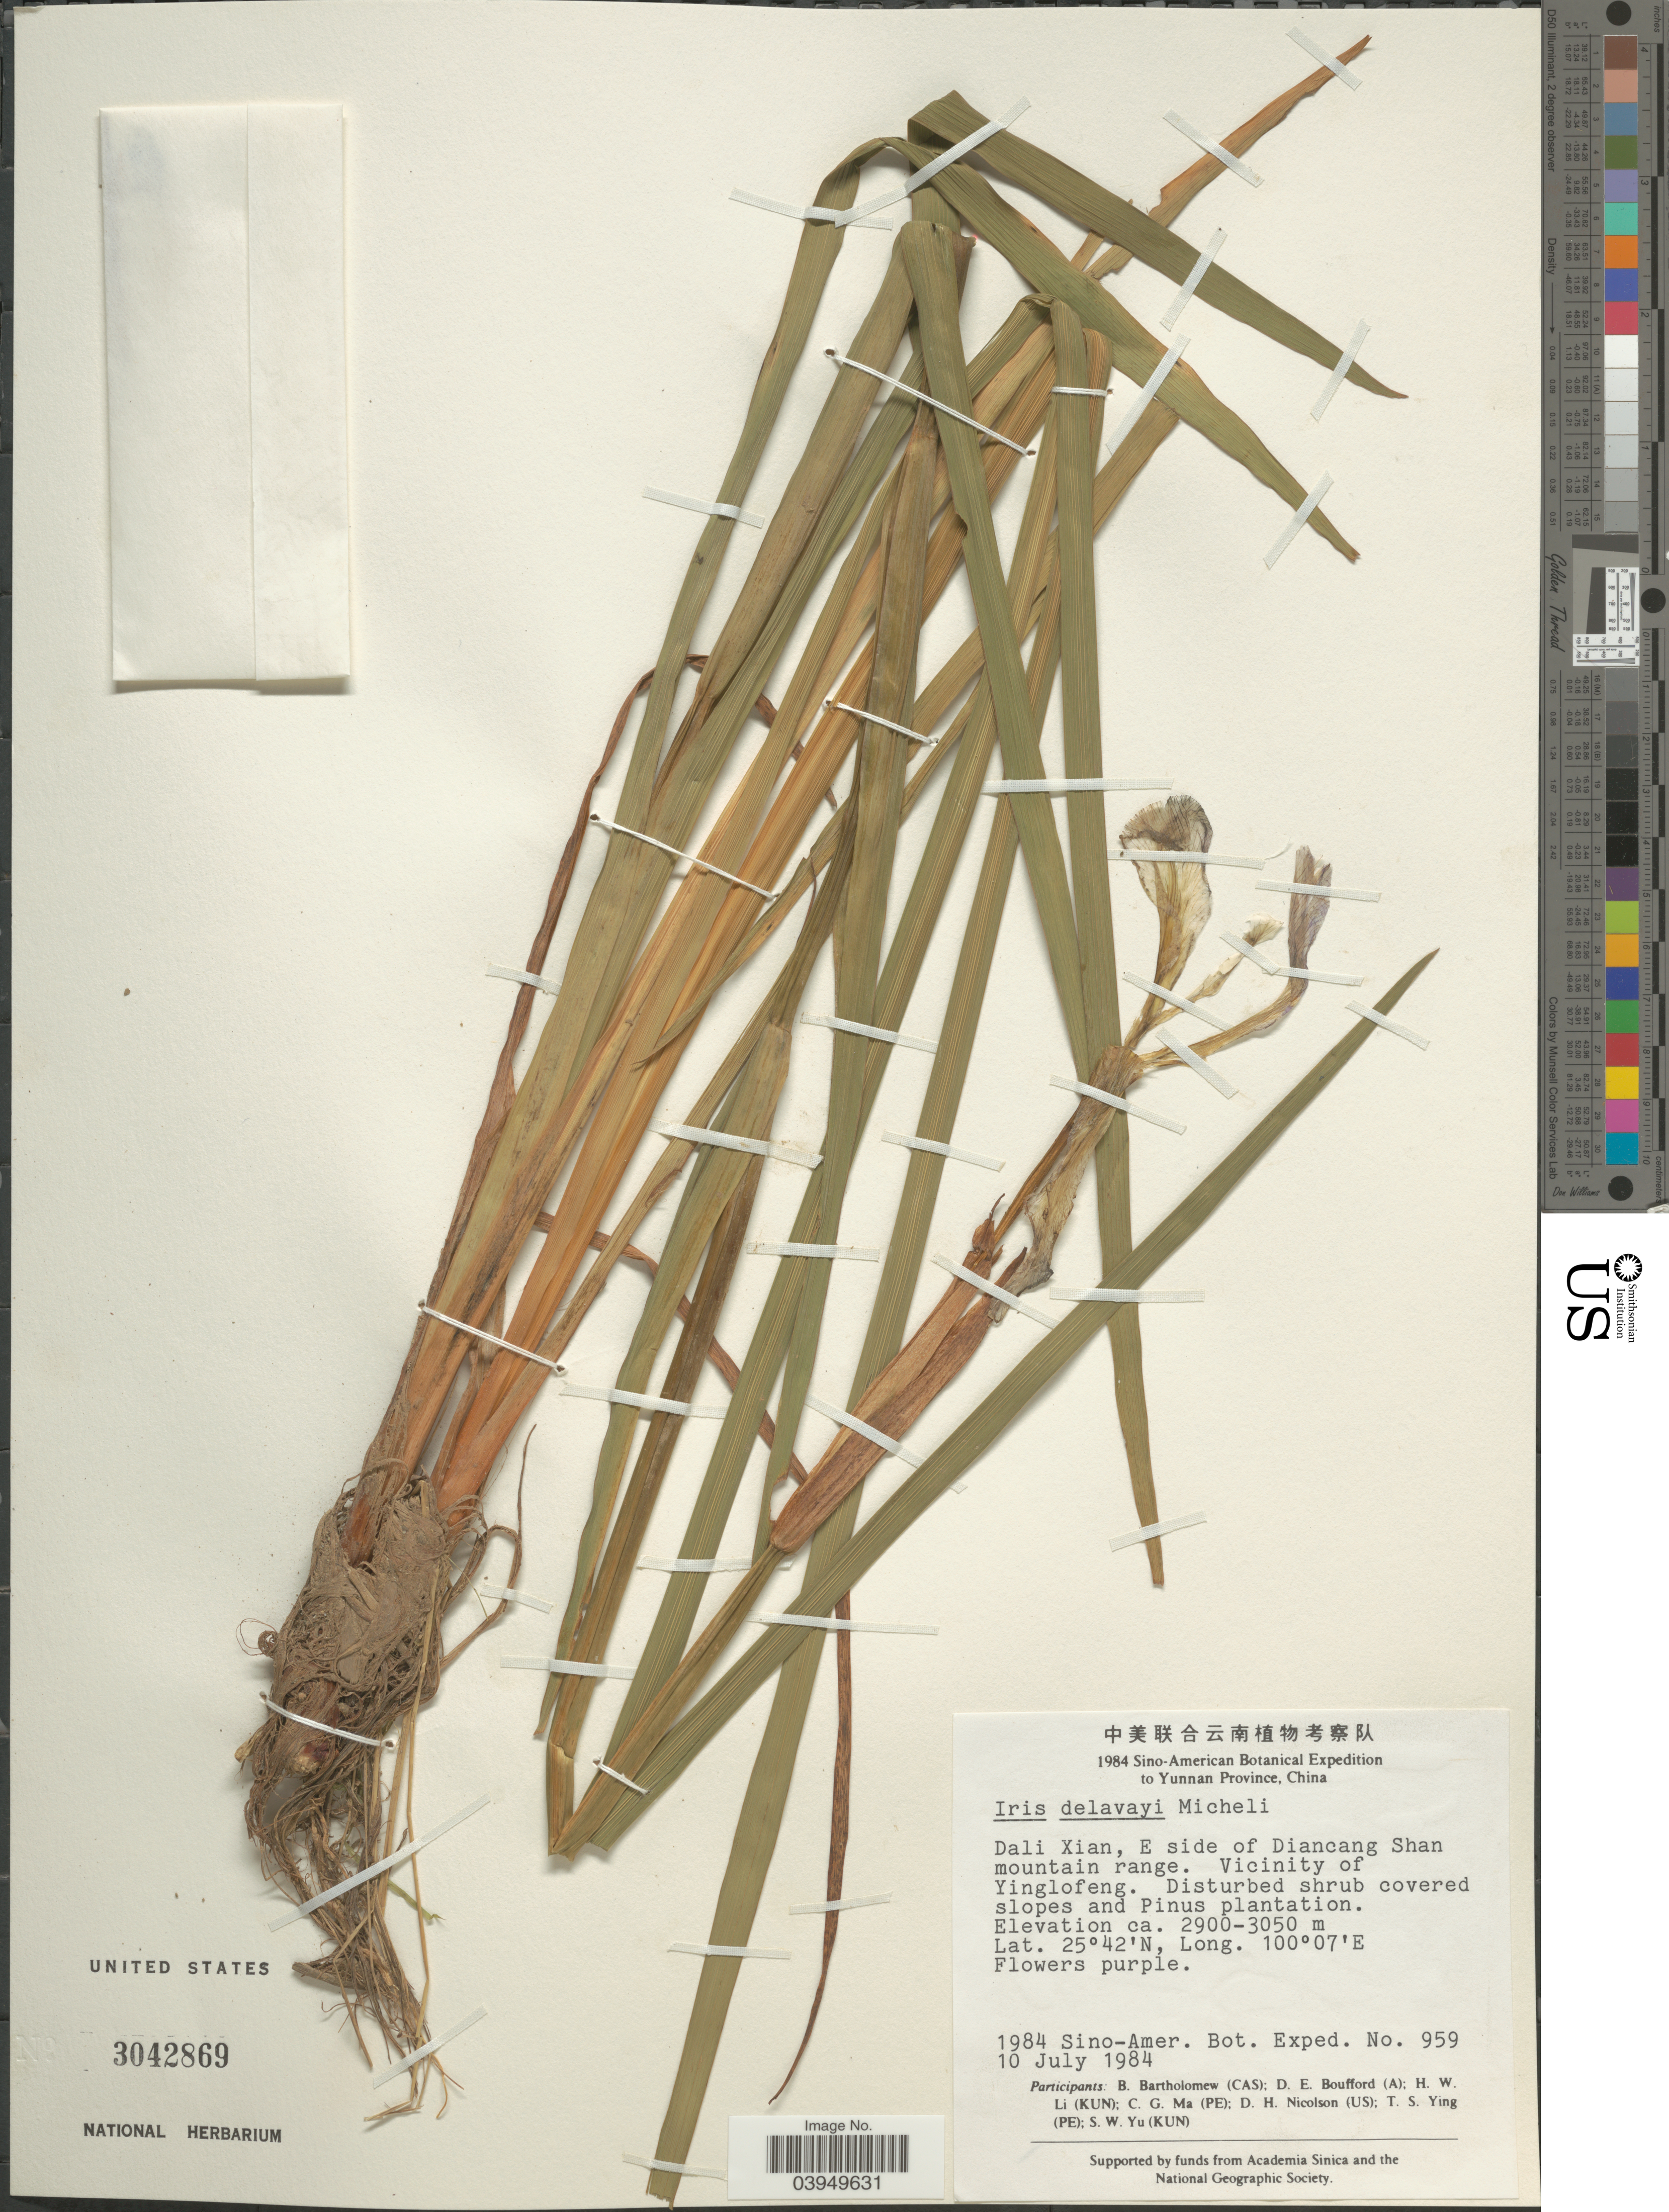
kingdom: Plantae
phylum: Tracheophyta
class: Liliopsida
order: Asparagales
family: Iridaceae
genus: Iris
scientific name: Iris delavayi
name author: Micheli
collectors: Sino-Amer. Bot. Exped. 1984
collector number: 959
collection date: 1984-07-10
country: China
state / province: Yunnan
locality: Dali Xian, E side of Diancang Shan mountain range. Vicinity of Yinglofeng.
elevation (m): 2900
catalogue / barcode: US 3042869